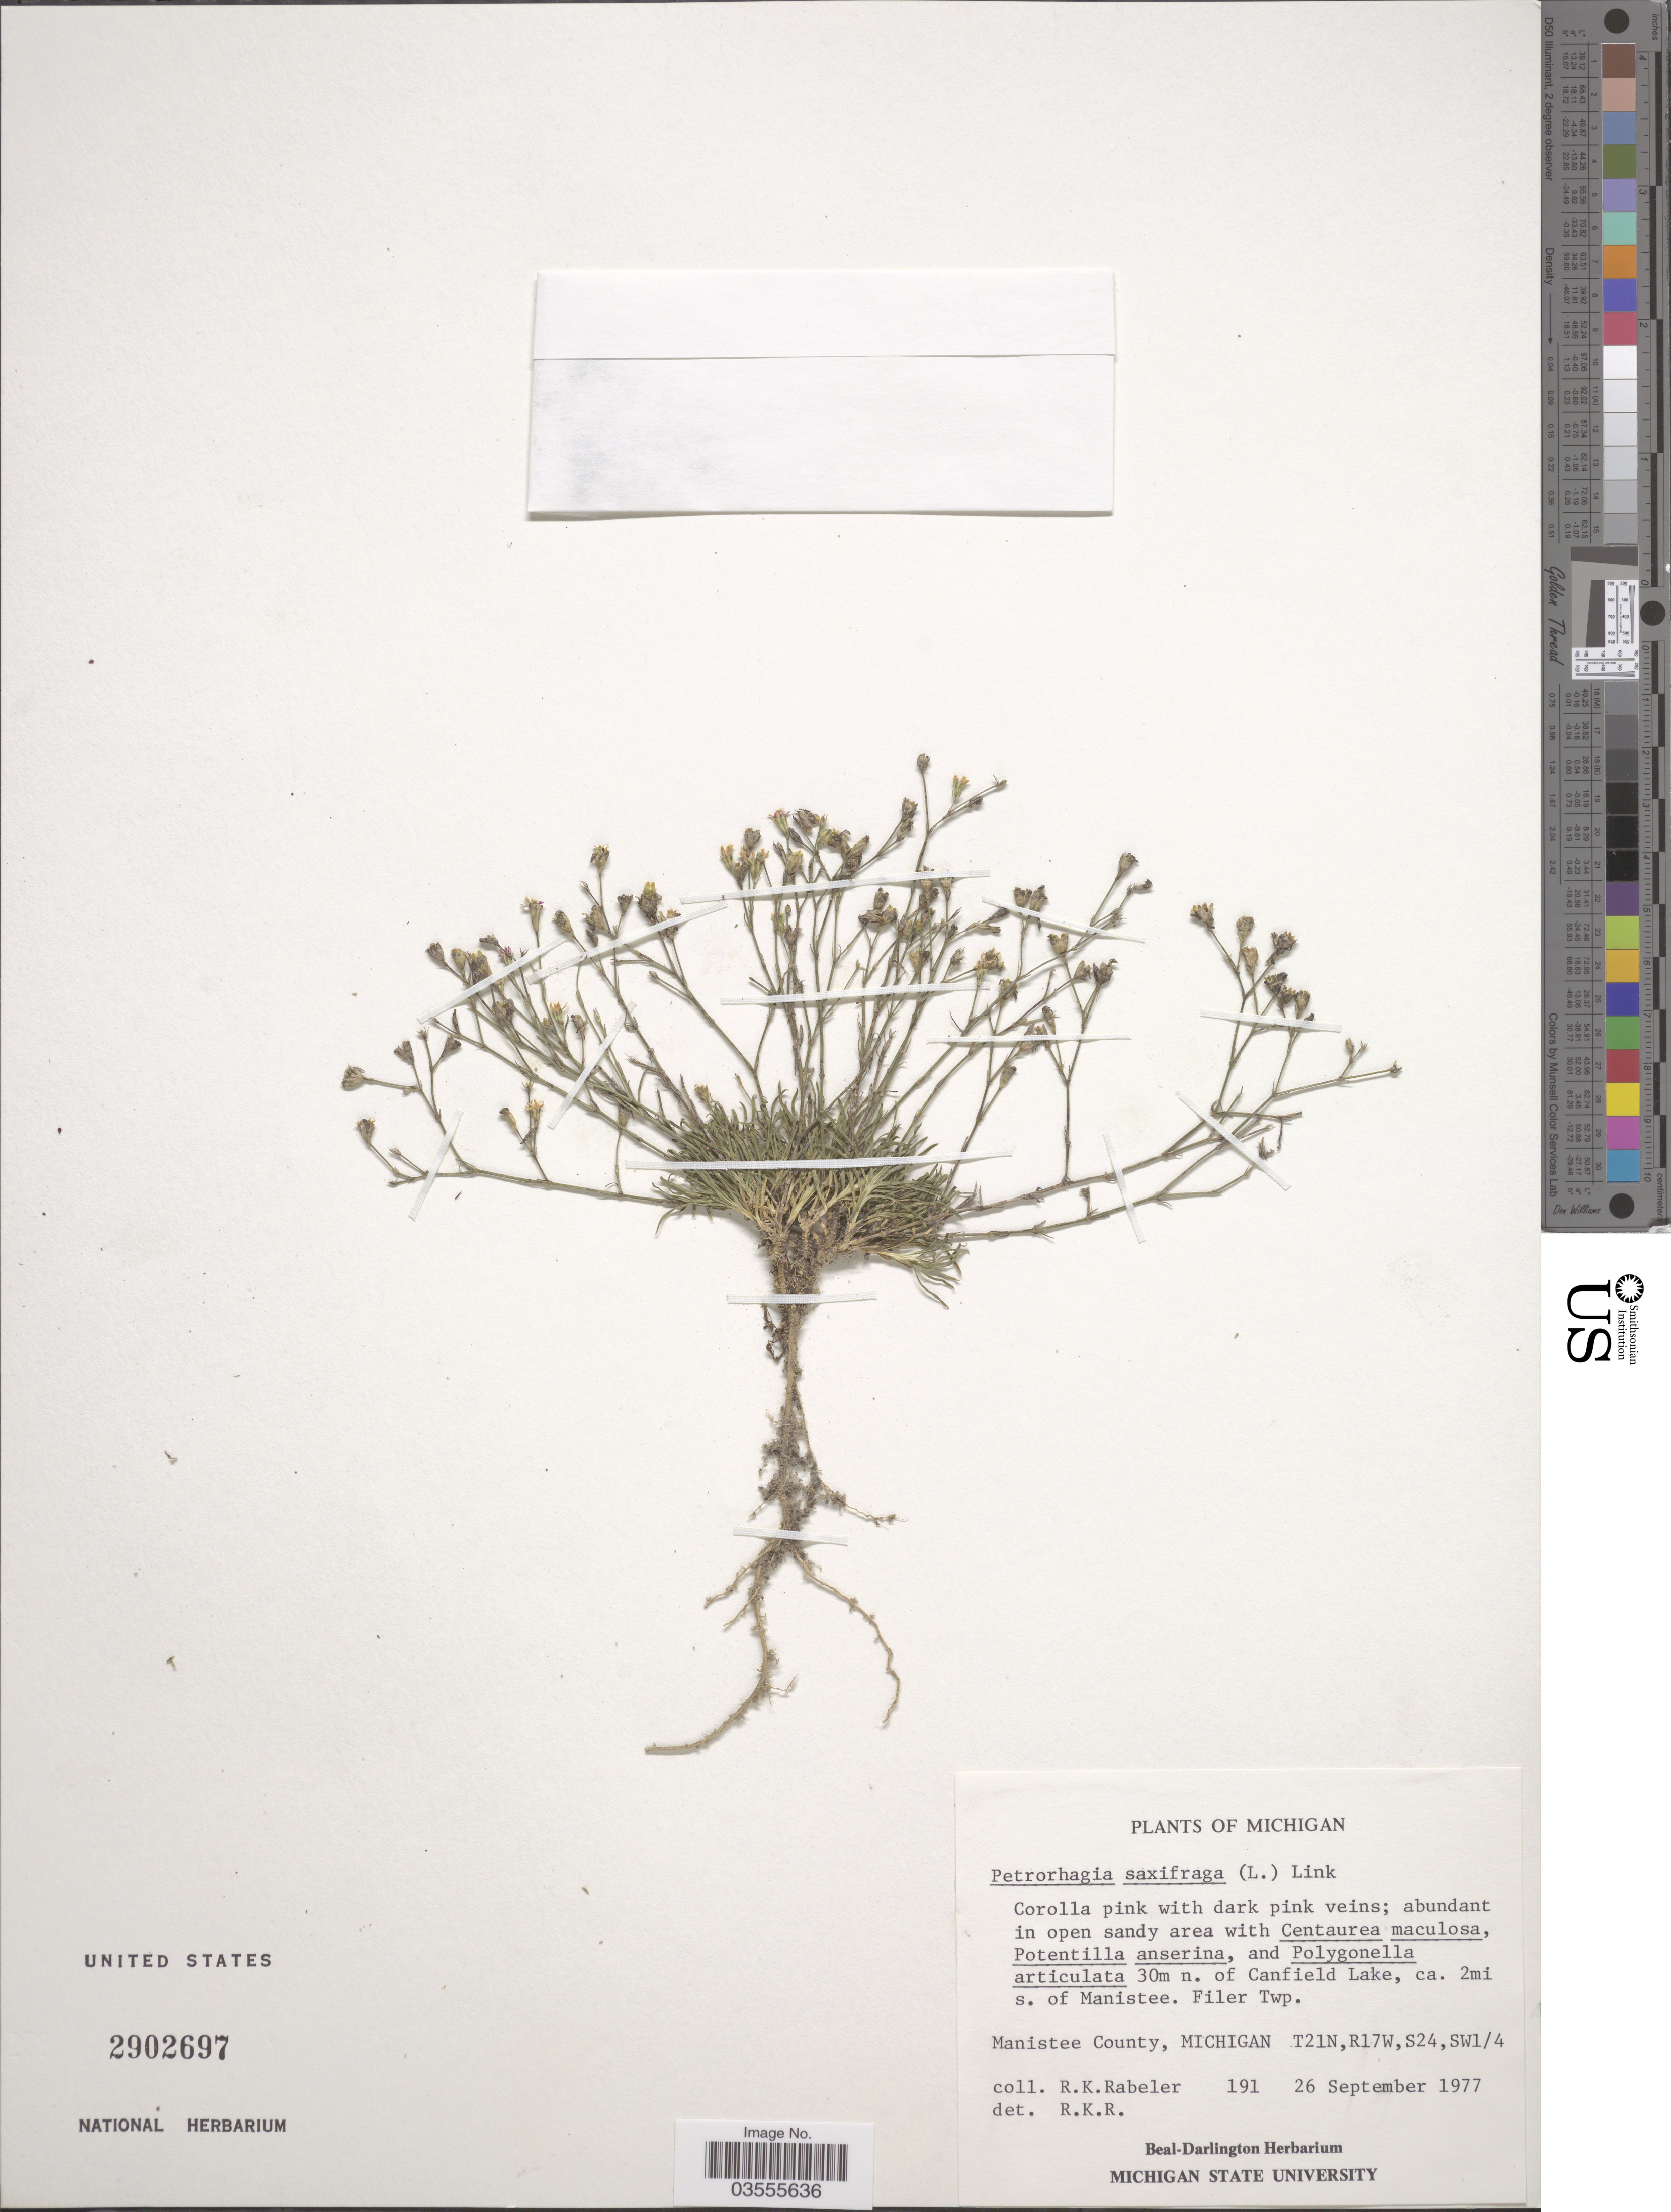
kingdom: Plantae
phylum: Tracheophyta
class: Magnoliopsida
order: Caryophyllales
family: Caryophyllaceae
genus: Petrorhagia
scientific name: Petrorhagia saxifraga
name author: (L.) Link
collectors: R. Rabeler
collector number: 191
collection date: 1977-09-26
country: United States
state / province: Michigan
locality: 30m n. of Canfield Lake, ca. 2mi s. of Manistee. Filer Twp. Manistee County, T21N, R17W, S24, SW1/4.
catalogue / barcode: US 2902697